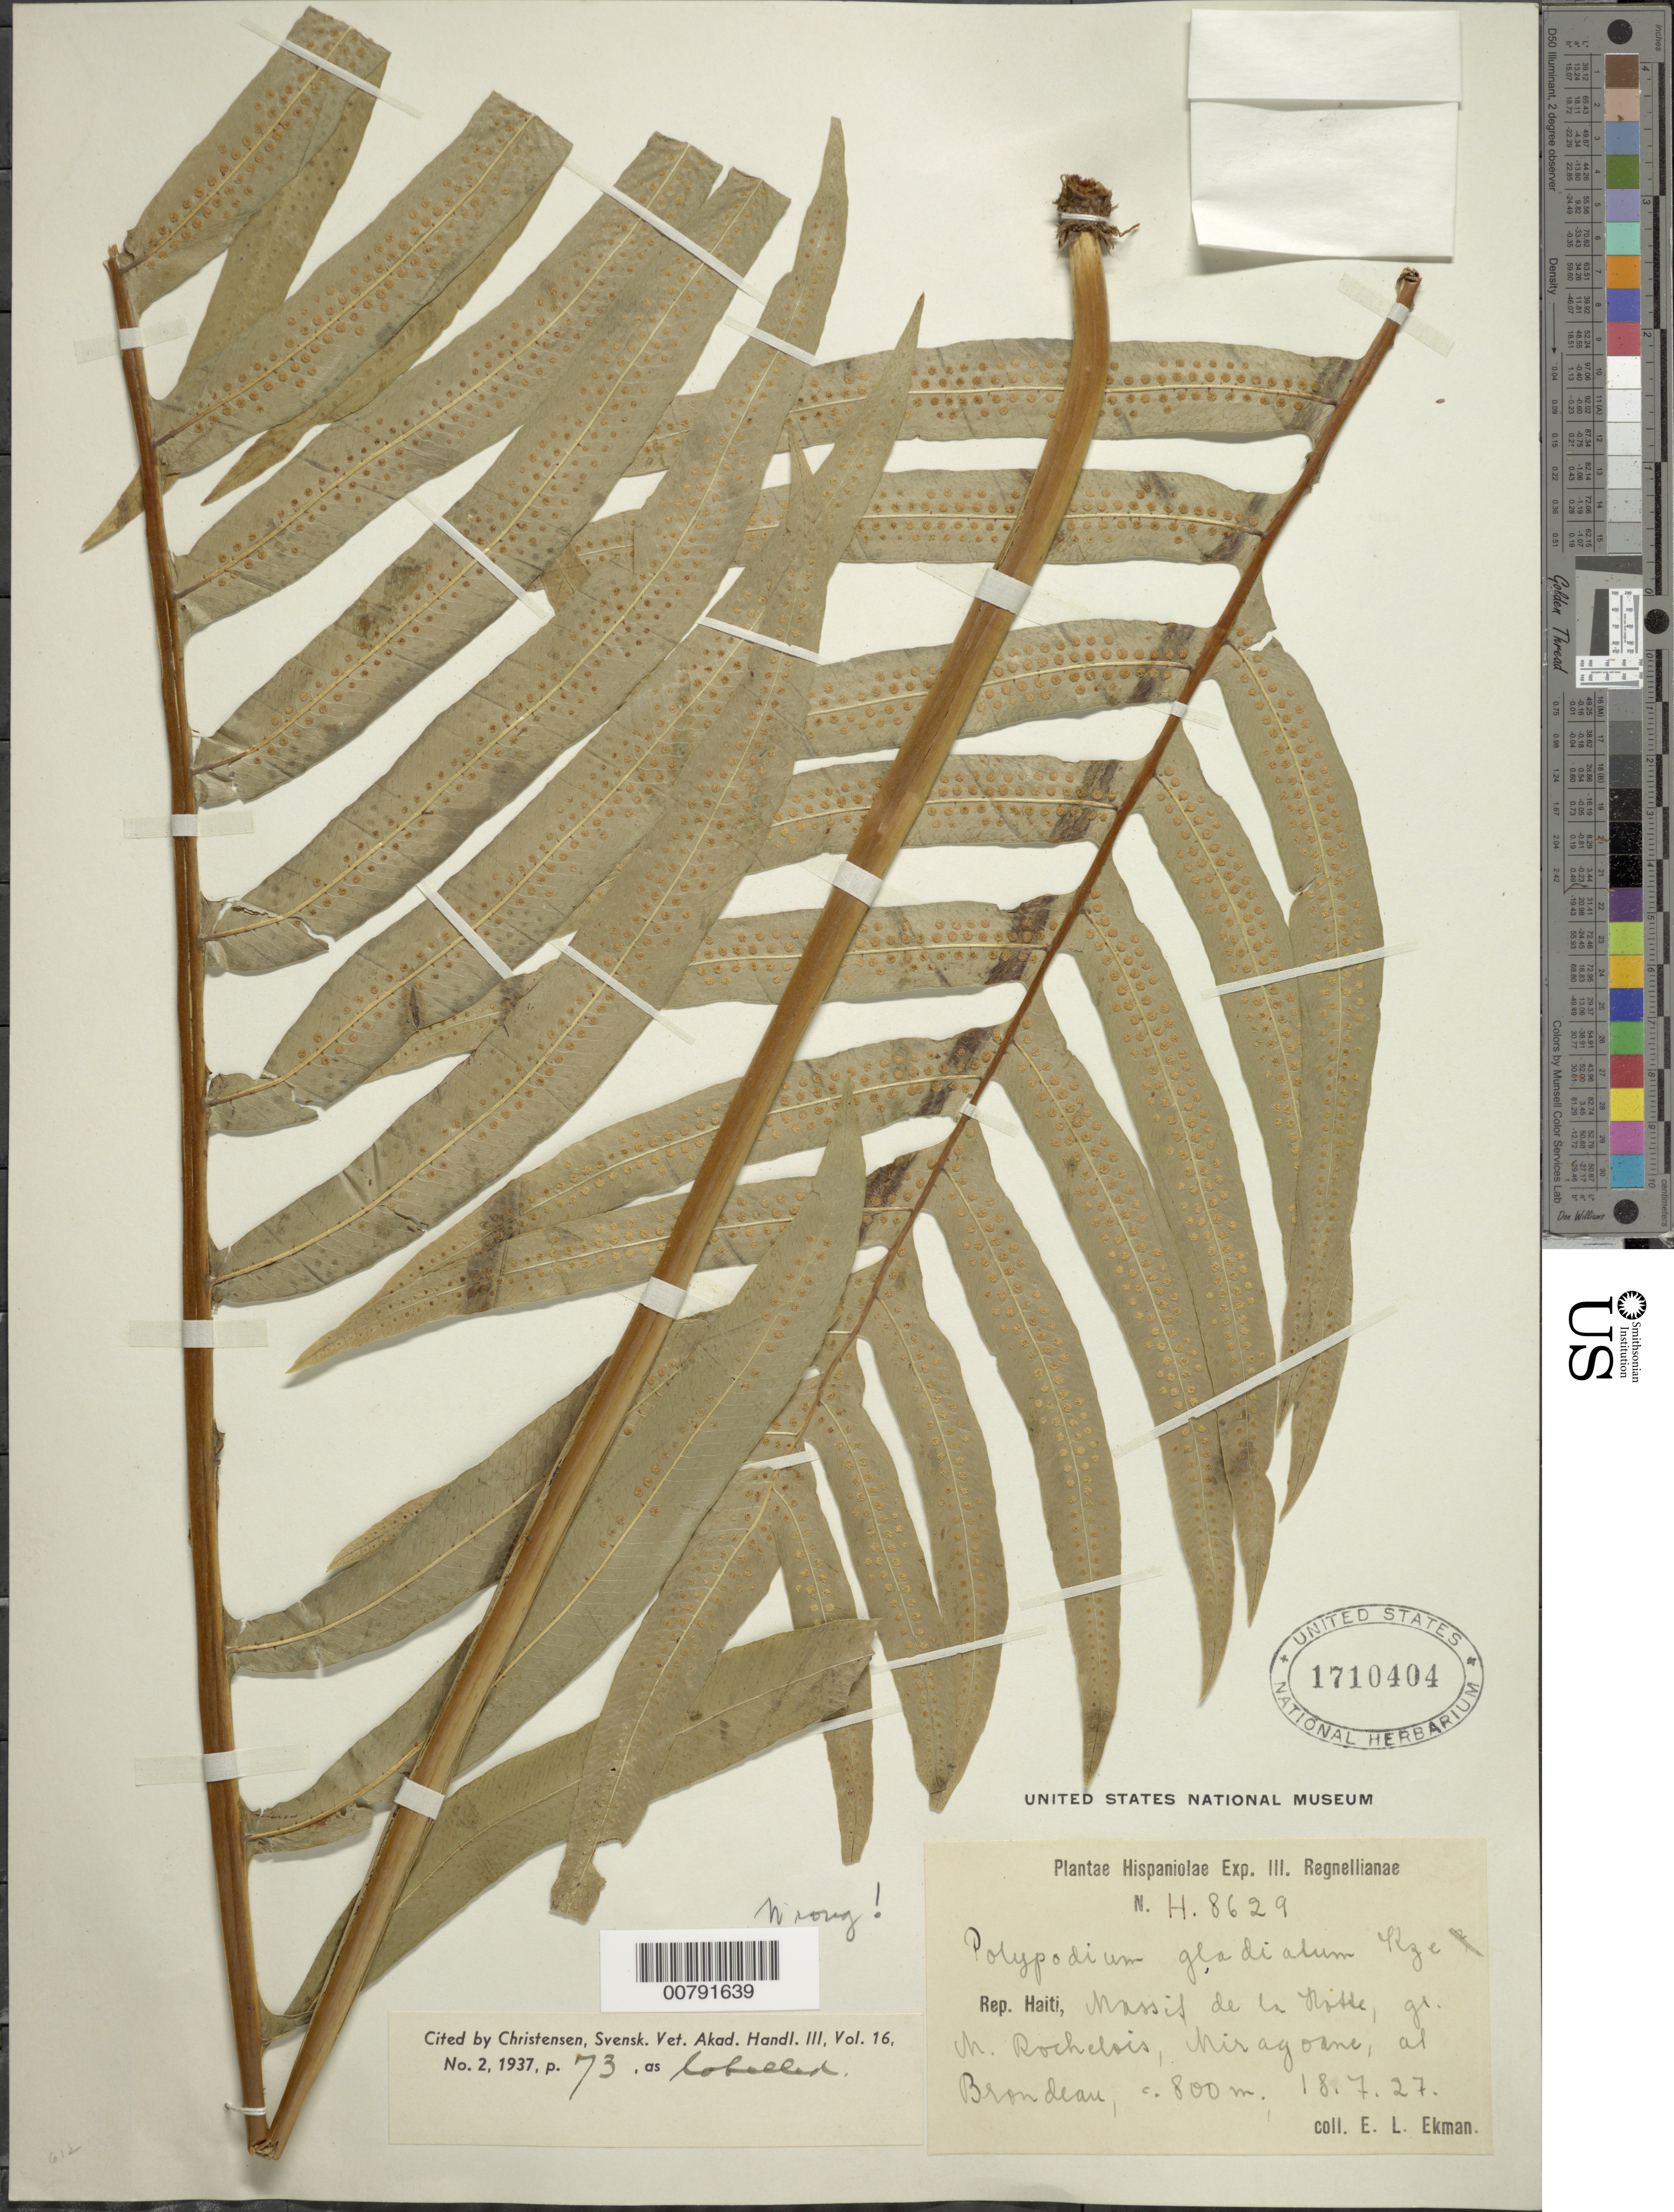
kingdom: Plantae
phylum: Tracheophyta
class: Polypodiopsida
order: Polypodiales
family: Polypodiaceae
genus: Serpocaulon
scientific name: Serpocaulon sp.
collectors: E. L. Ekman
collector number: H 8629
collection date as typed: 18 Jul 1927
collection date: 1927-07-18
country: Haiti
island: Hispaniola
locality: Massif de la Hotte, gr. M. Rochelois, Niragoane, al Brondeau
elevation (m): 800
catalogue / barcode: US 1710404